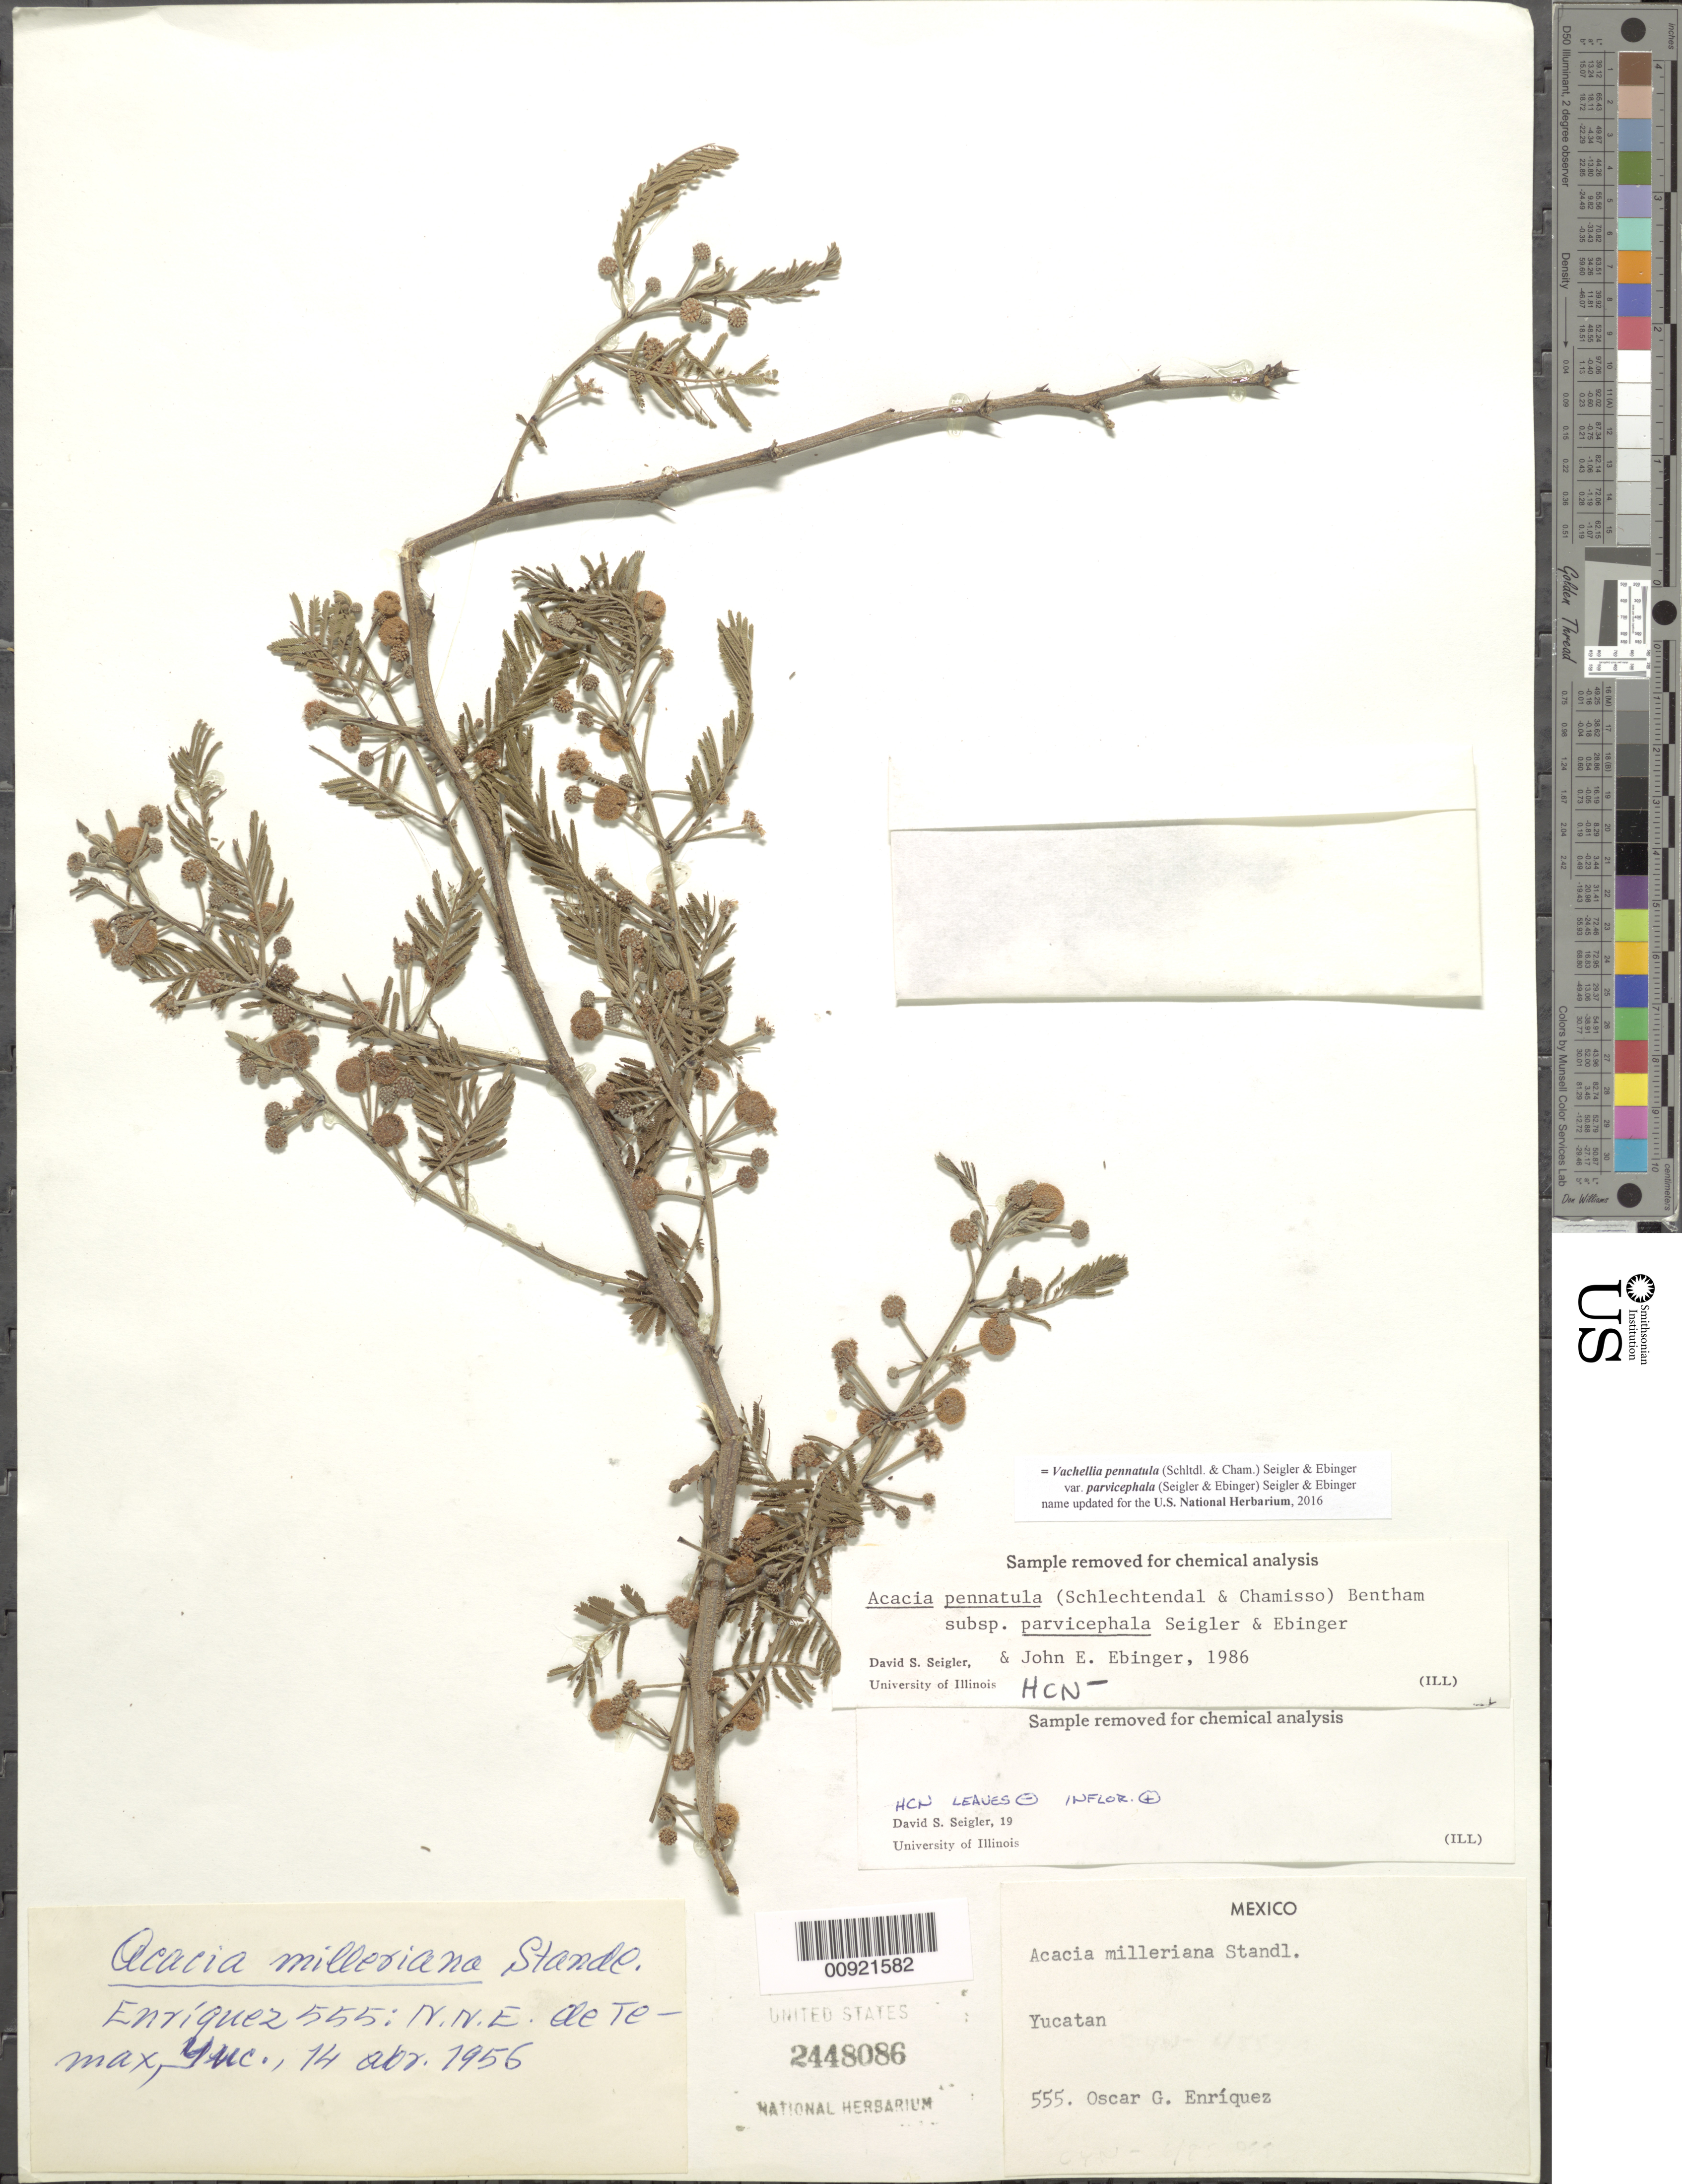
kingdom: Plantae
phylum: Tracheophyta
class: Magnoliopsida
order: Fabales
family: Fabaceae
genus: Vachellia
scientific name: Vachellia pennatula var. parvicephala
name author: (Seigler & Ebinger) Seigler & Ebinger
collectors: O. Enriquez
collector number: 555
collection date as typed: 14 Apr 1956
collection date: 1956-04-14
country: Mexico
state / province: Yucatán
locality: N.N.E. de Temax, Yucatán.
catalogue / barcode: US 2448086